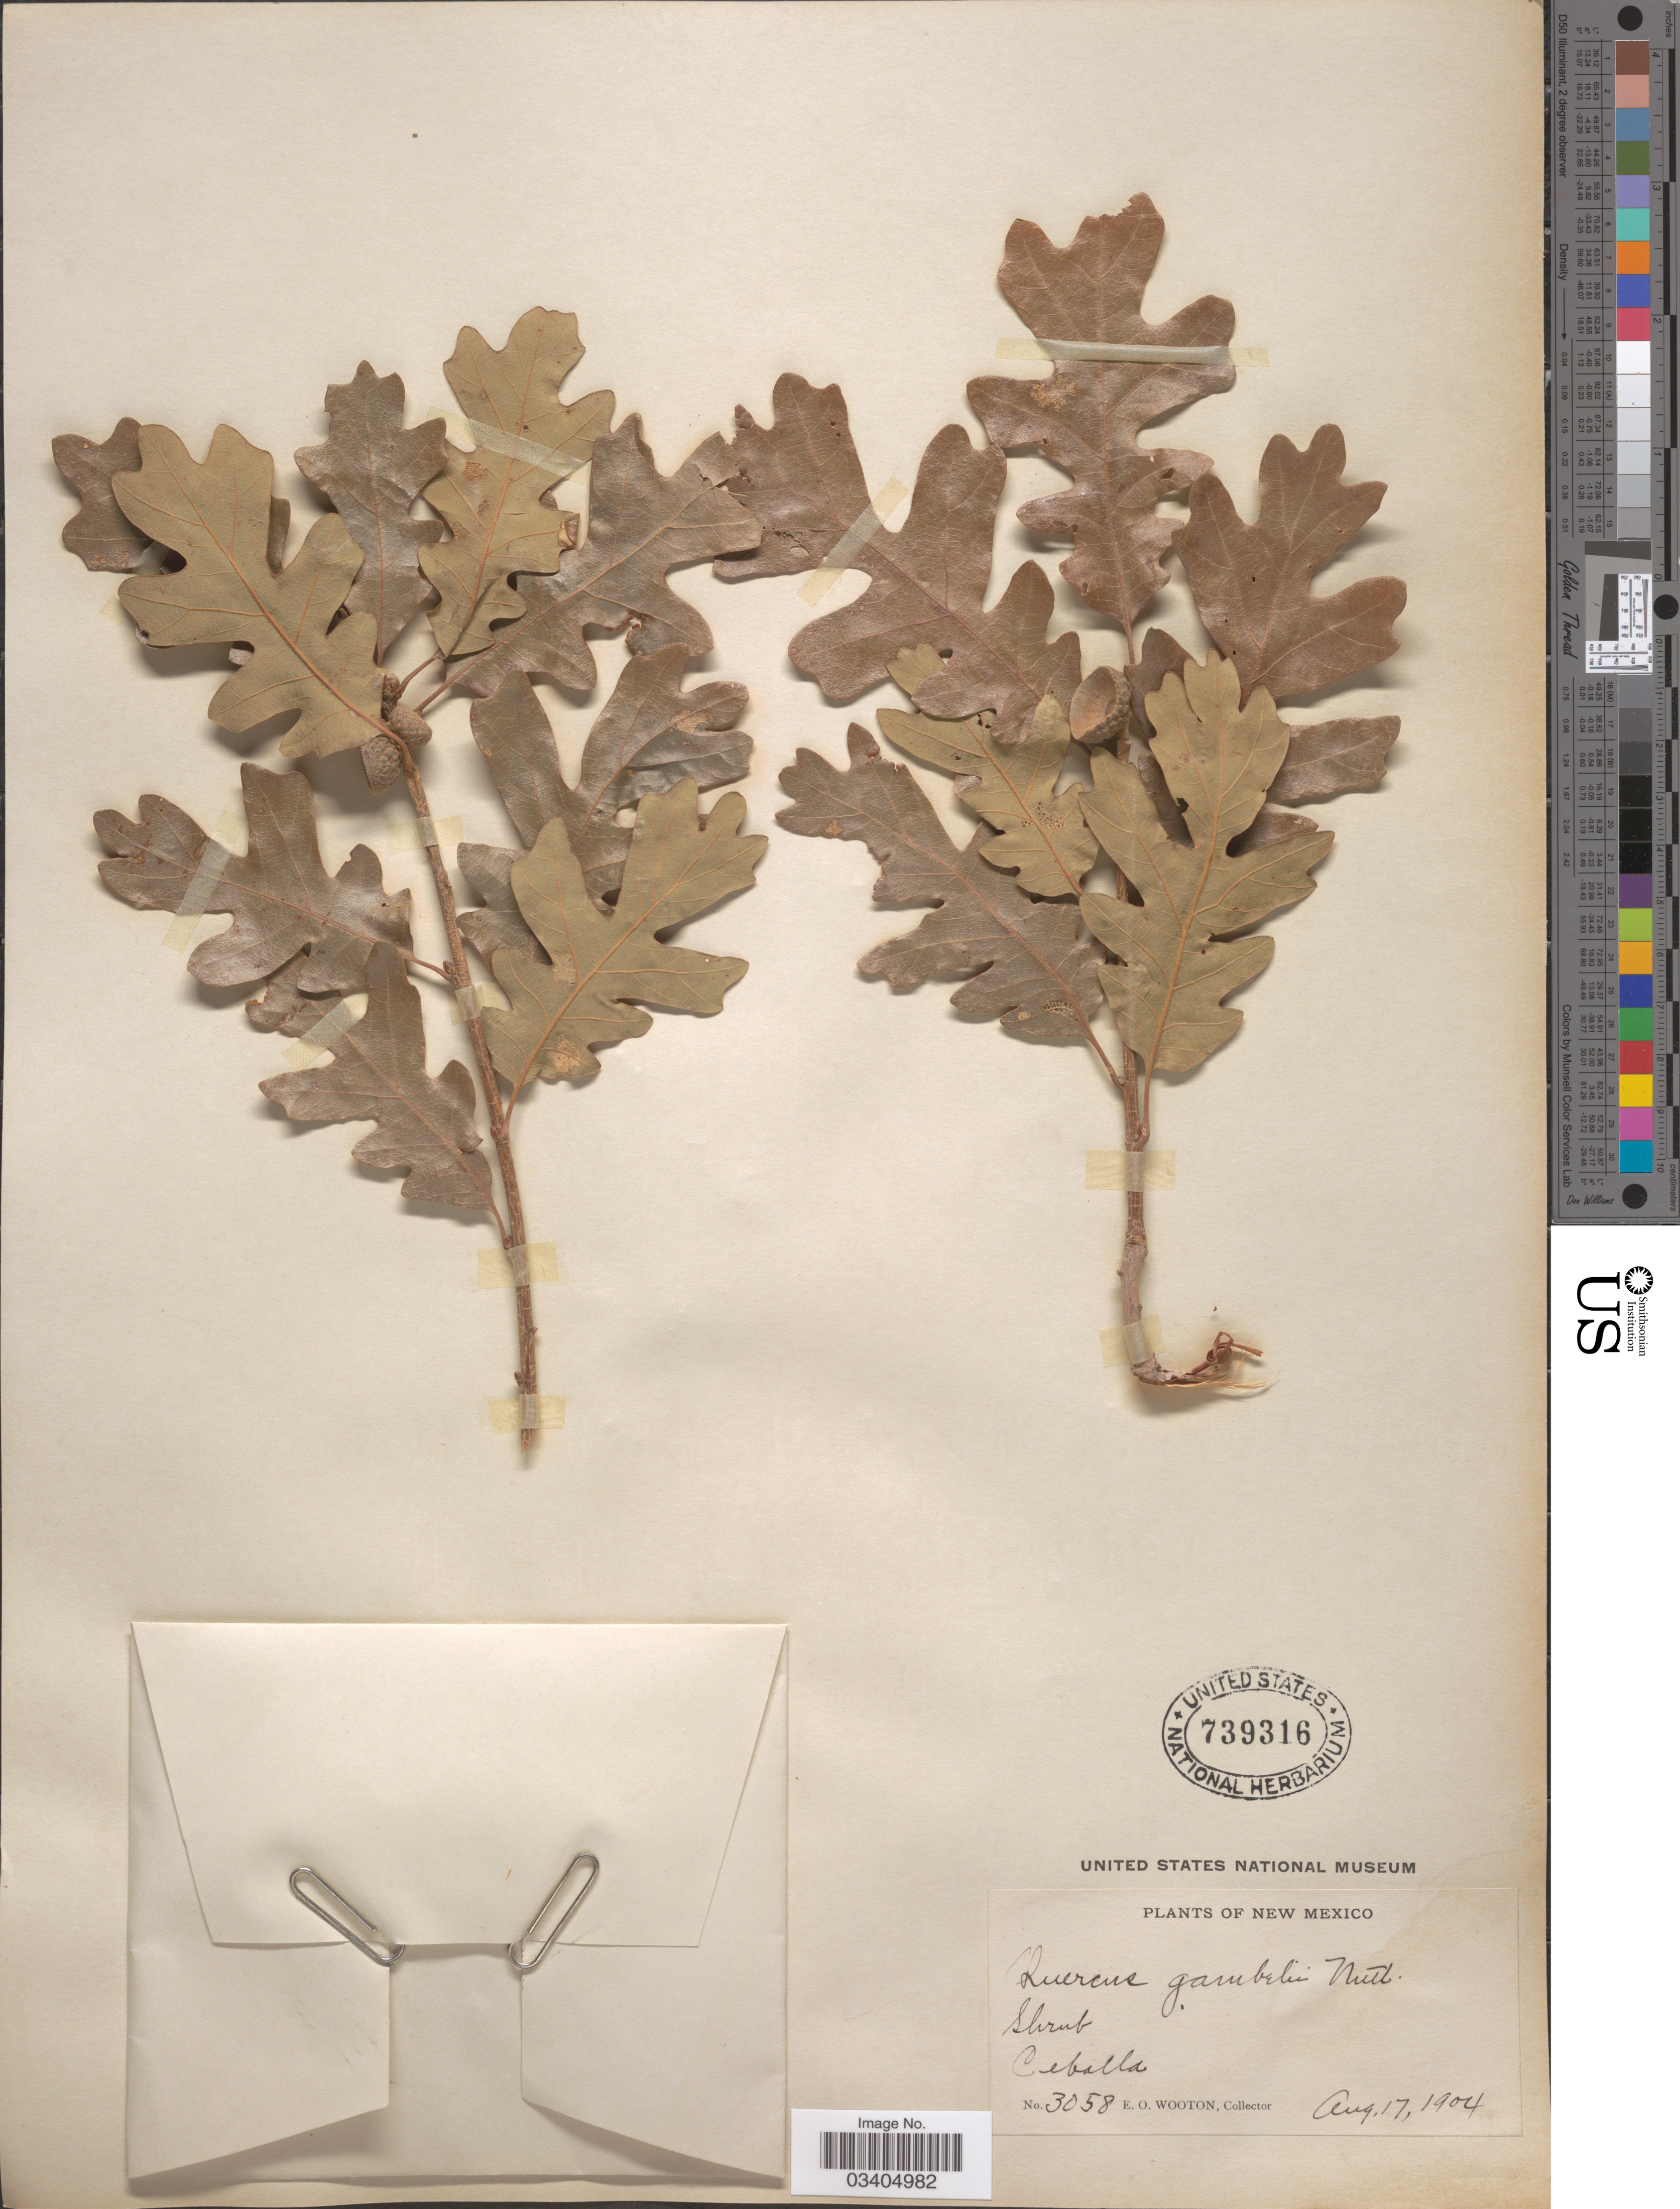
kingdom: Plantae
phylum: Tracheophyta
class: Magnoliopsida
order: Fagales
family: Fagaceae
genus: Quercus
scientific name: Quercus gambelii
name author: Nutt.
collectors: E. O. Wooton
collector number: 3058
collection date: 1904-08-17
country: United States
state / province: New Mexico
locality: Ceballa.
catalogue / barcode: US 739316